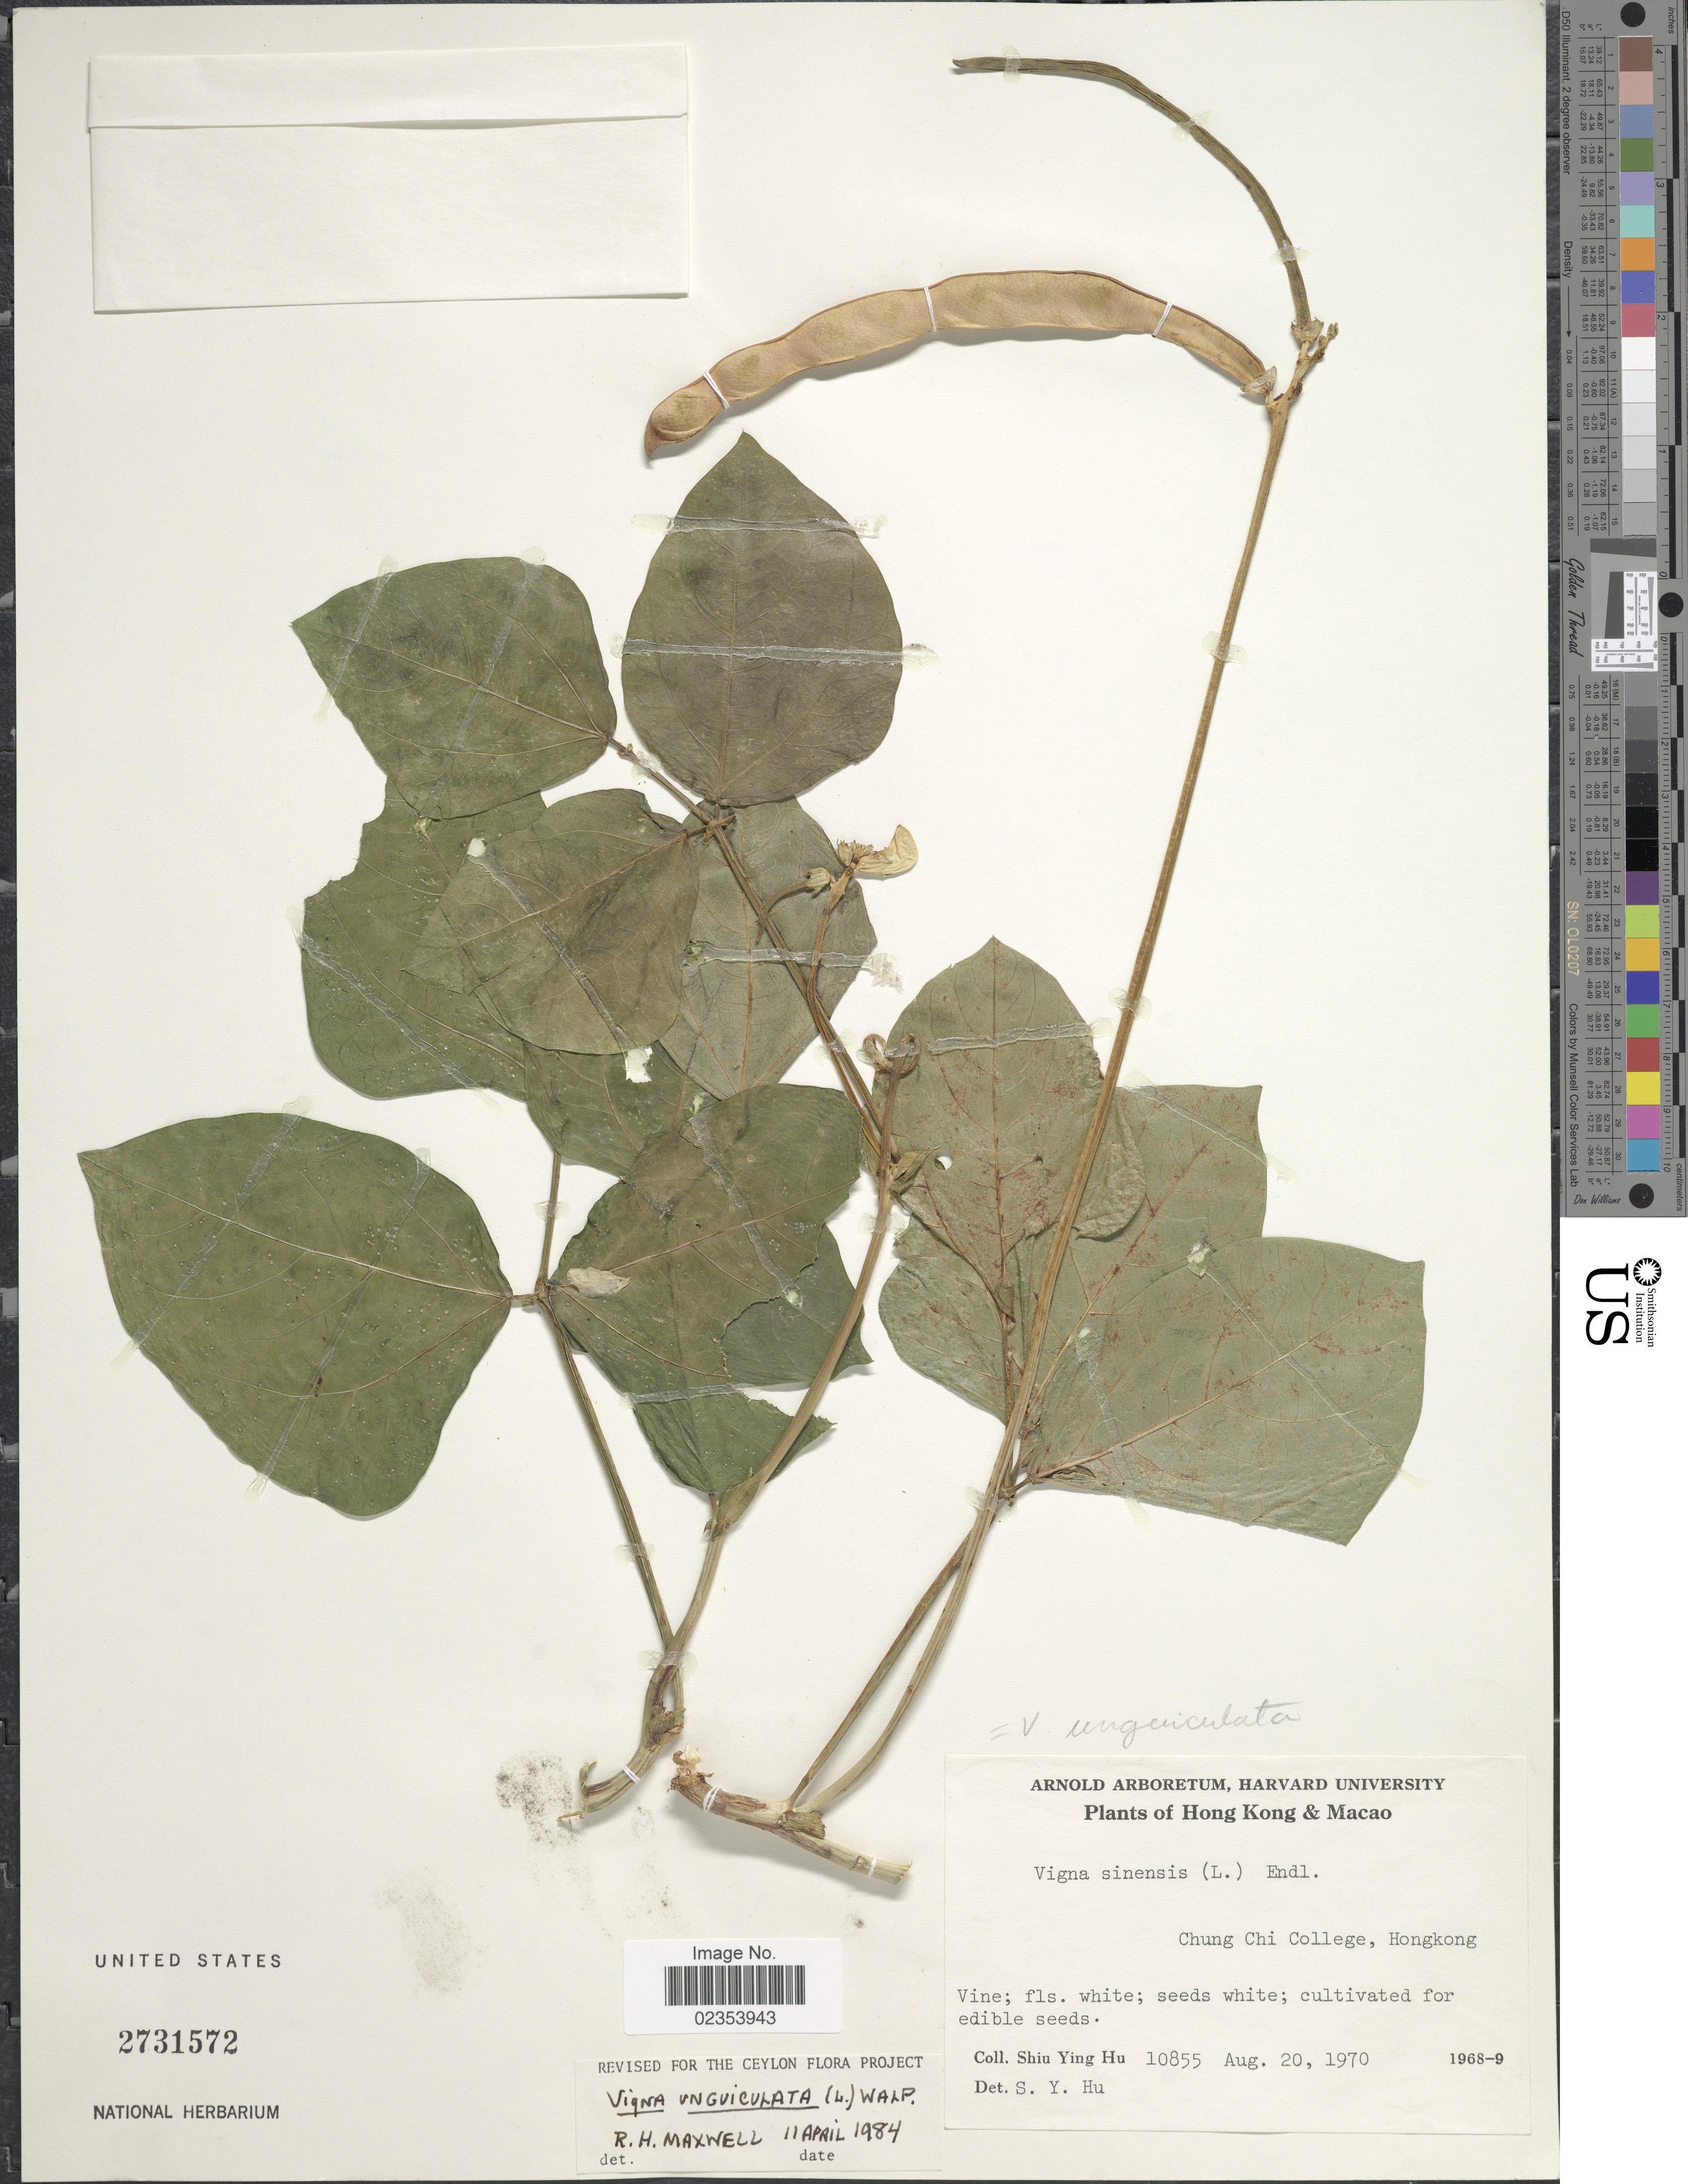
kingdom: Plantae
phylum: Tracheophyta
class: Magnoliopsida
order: Fabales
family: Fabaceae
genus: Vigna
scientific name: Vigna unguiculata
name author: (L.) Walp.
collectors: S. Y. Hu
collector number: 10855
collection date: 1970-08-20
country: China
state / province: Hong Kong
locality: Hong Kong & Macao. Chung Chi College, Hongkong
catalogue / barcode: US 2731572